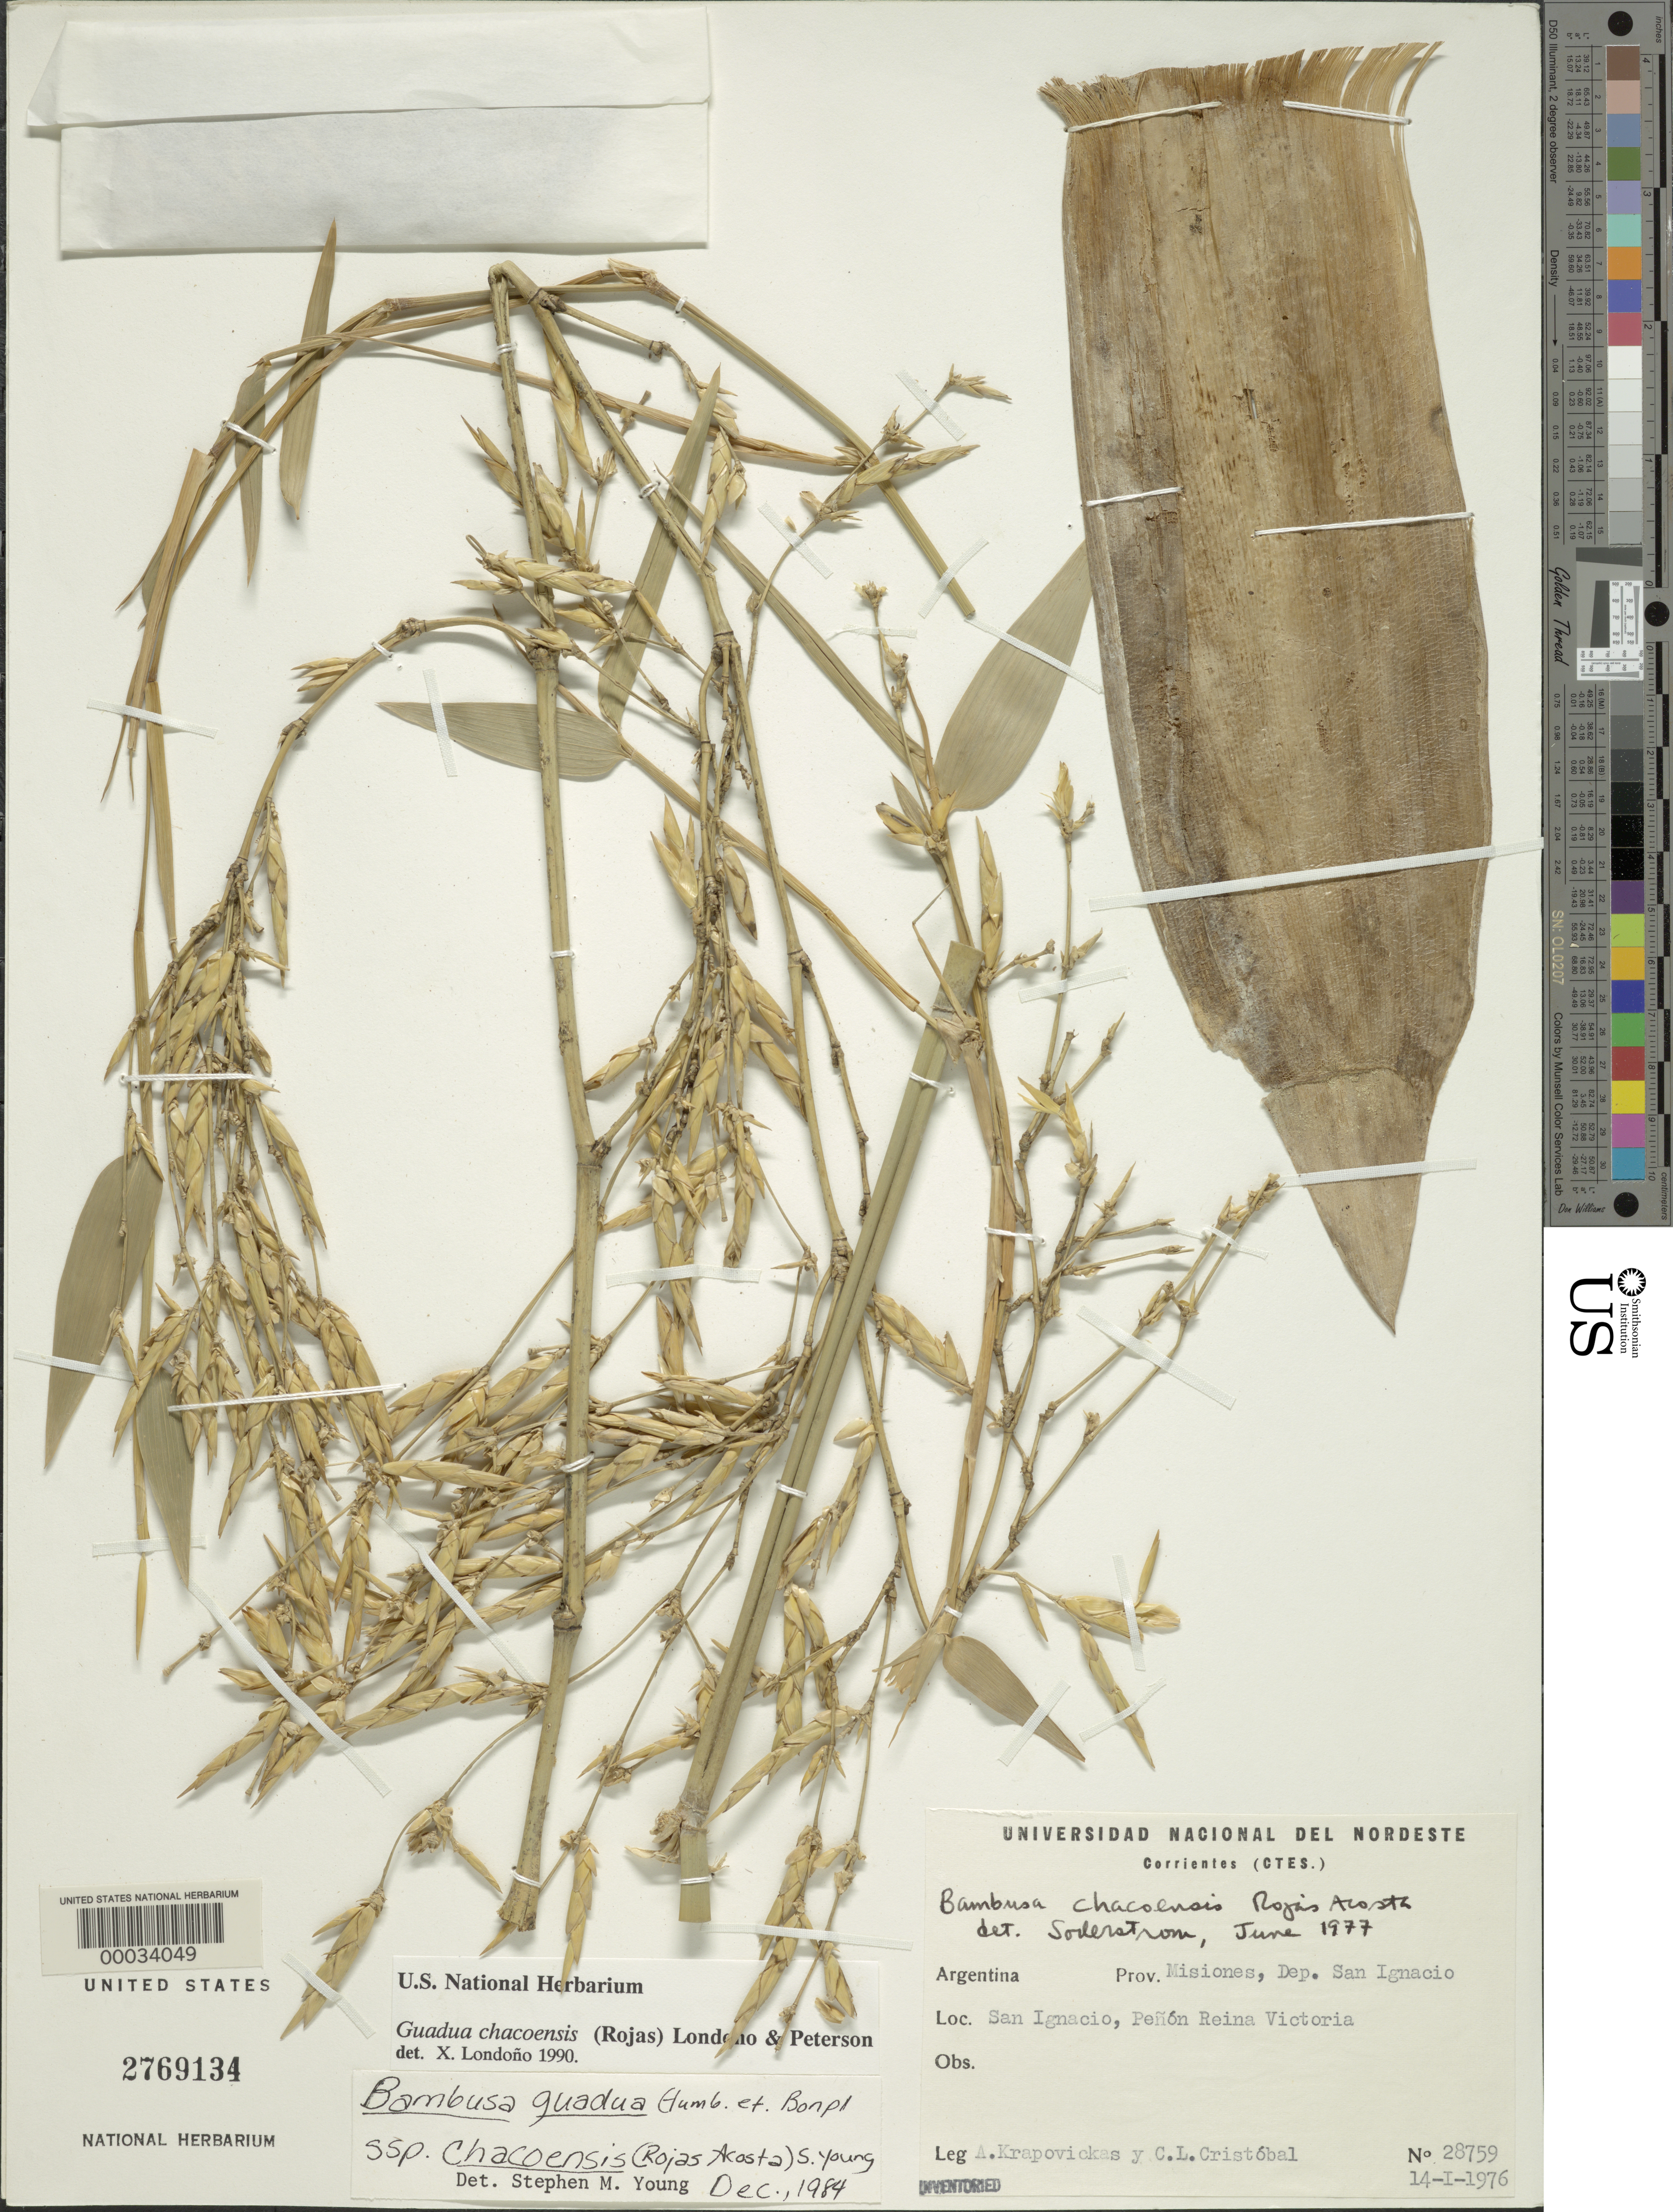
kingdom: Plantae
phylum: Tracheophyta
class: Liliopsida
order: Poales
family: Poaceae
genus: Guadua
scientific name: Guadua chacoensis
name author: (Rojas) Londoño & P.M. Peterson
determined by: Londoño, X., (TULV), Jardin Botanico "Juan Maria Cespedes"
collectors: A. Krapovickas & C. L. Cristóbal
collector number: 28759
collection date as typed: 14 Jan 1976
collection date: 1976-01-14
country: Argentina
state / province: Misiones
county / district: San Ignacio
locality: San Ignacio, Penon Reina Victoria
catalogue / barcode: US 2769134